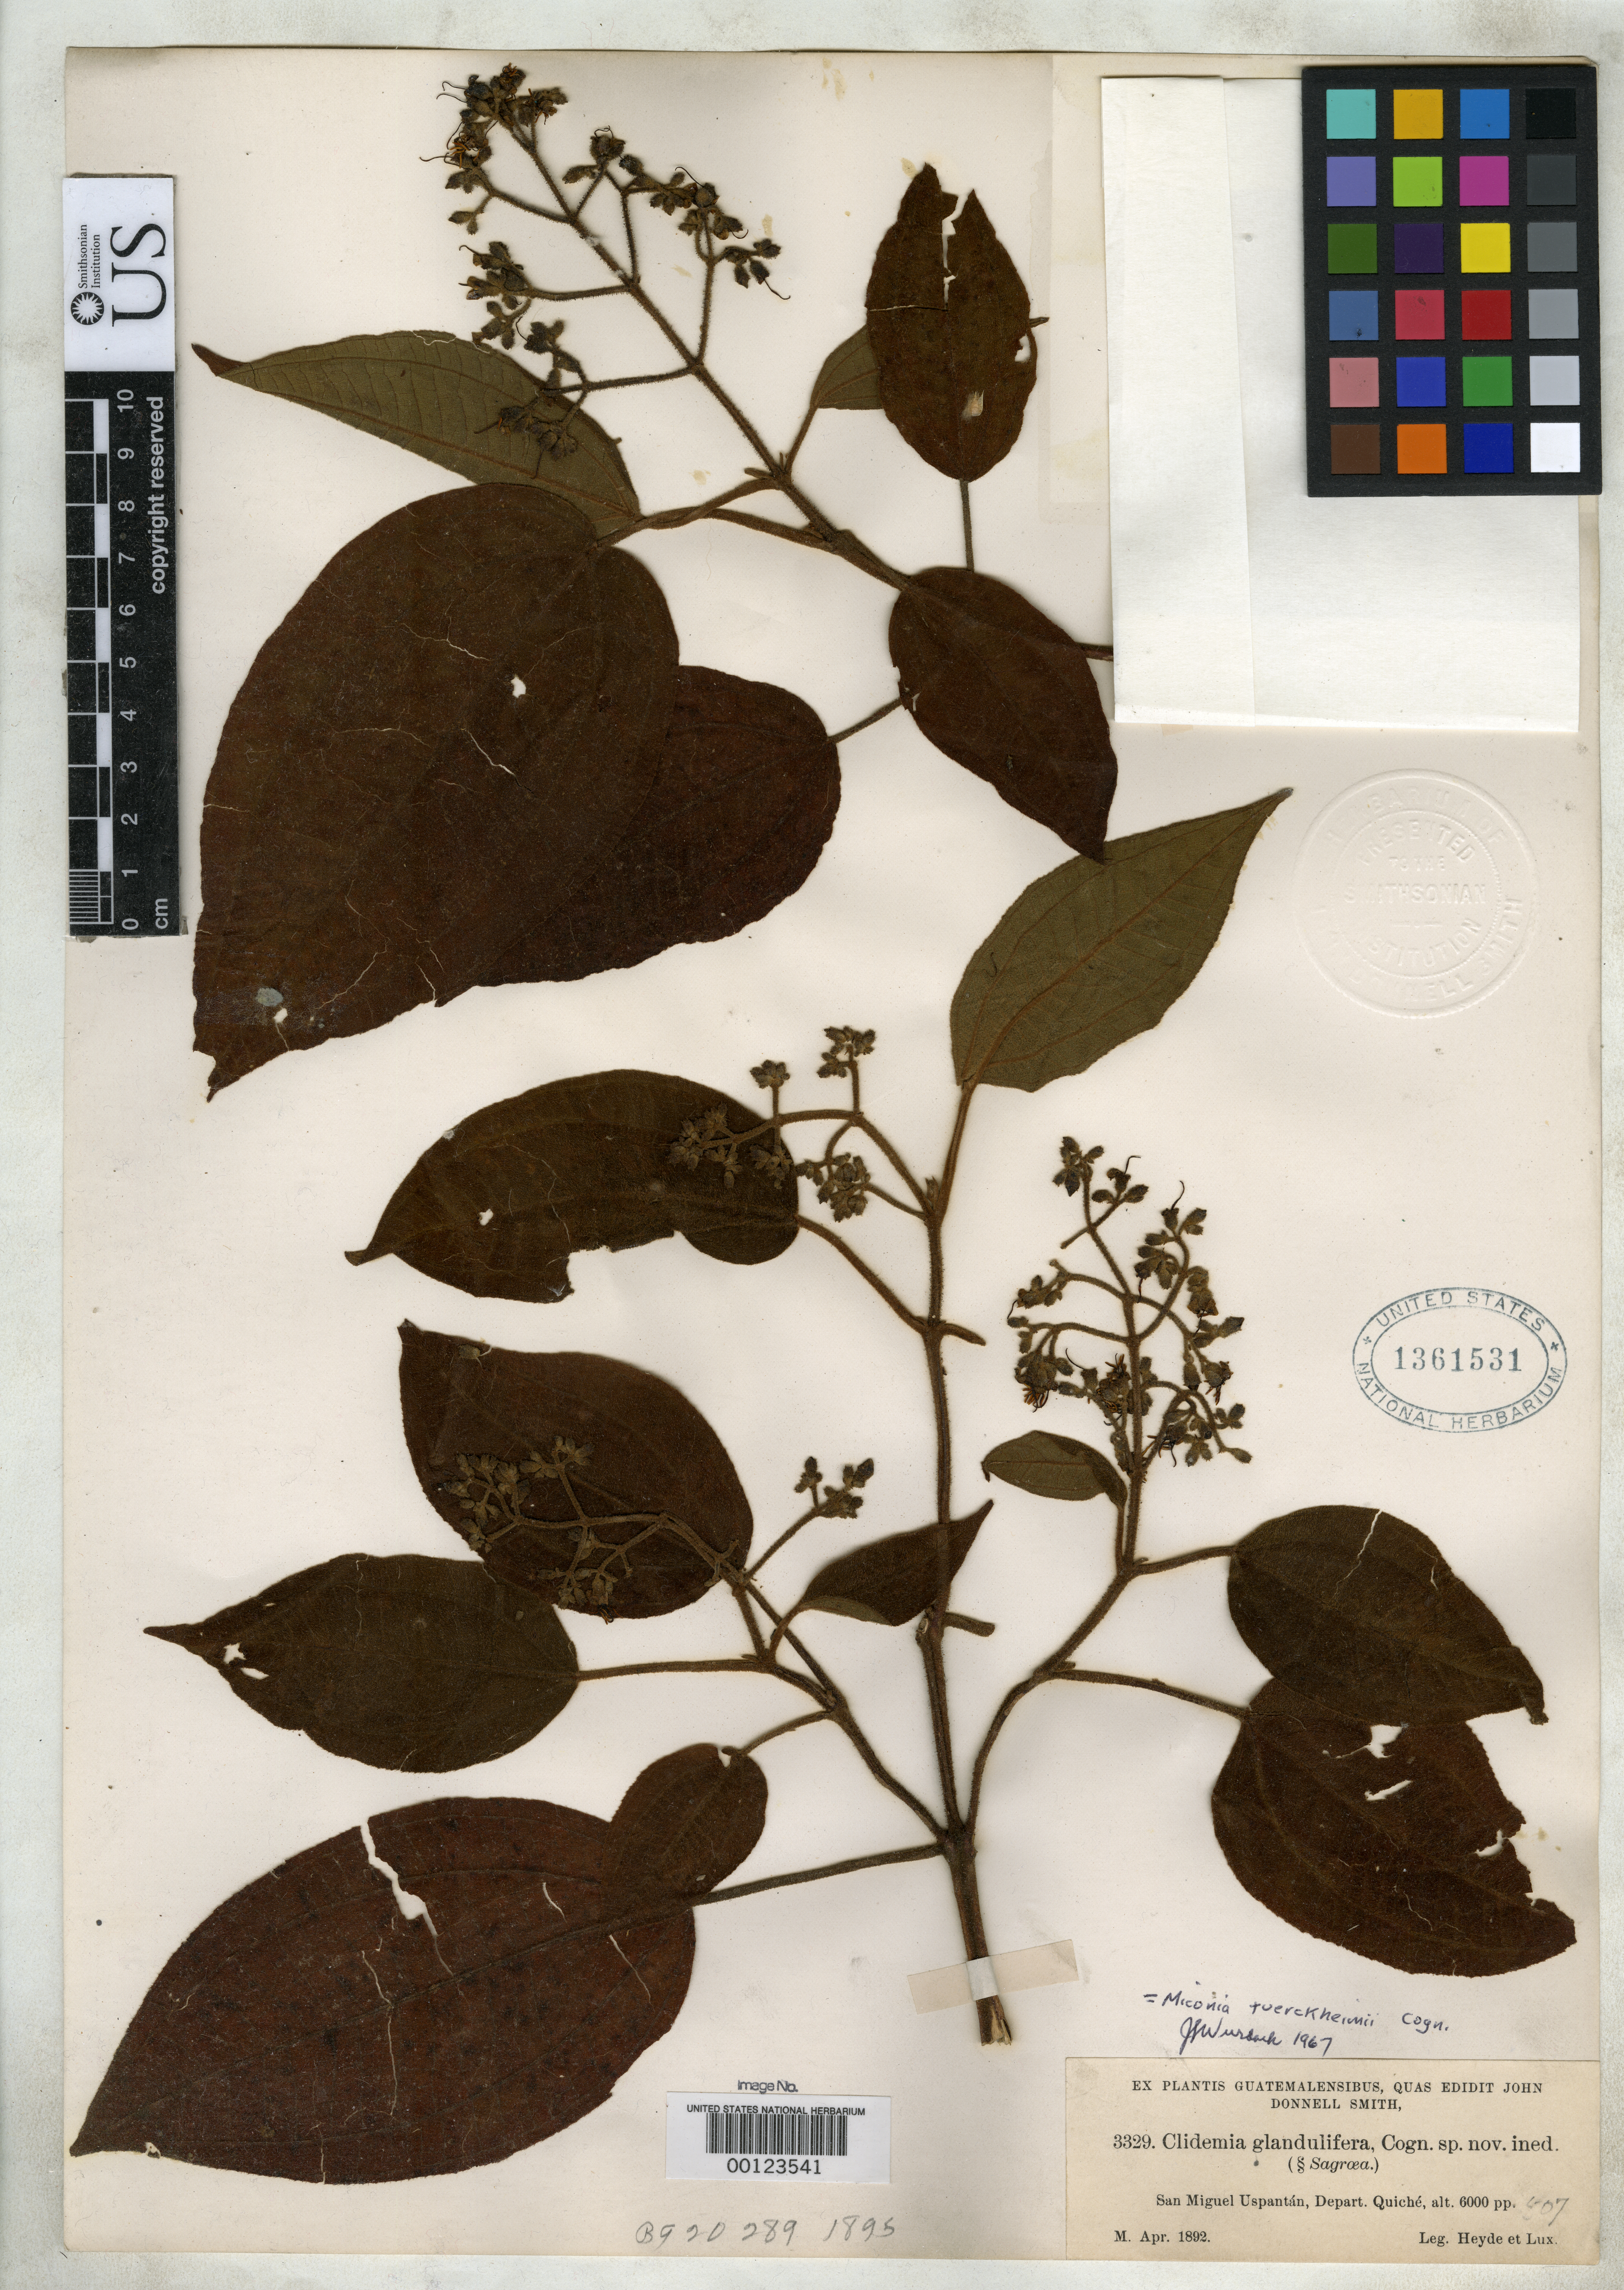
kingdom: Plantae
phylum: Tracheophyta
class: Magnoliopsida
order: Myrtales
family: Melastomataceae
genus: Clidemia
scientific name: Clidemia glandulifera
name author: Cogn.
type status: Isotype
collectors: E. T. Heyde & E. Lux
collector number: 3329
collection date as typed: Apr 1892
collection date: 1892-04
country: Guatemala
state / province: El Quiché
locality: San Miguel Uspantán.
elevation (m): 1829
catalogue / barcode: US 1361531